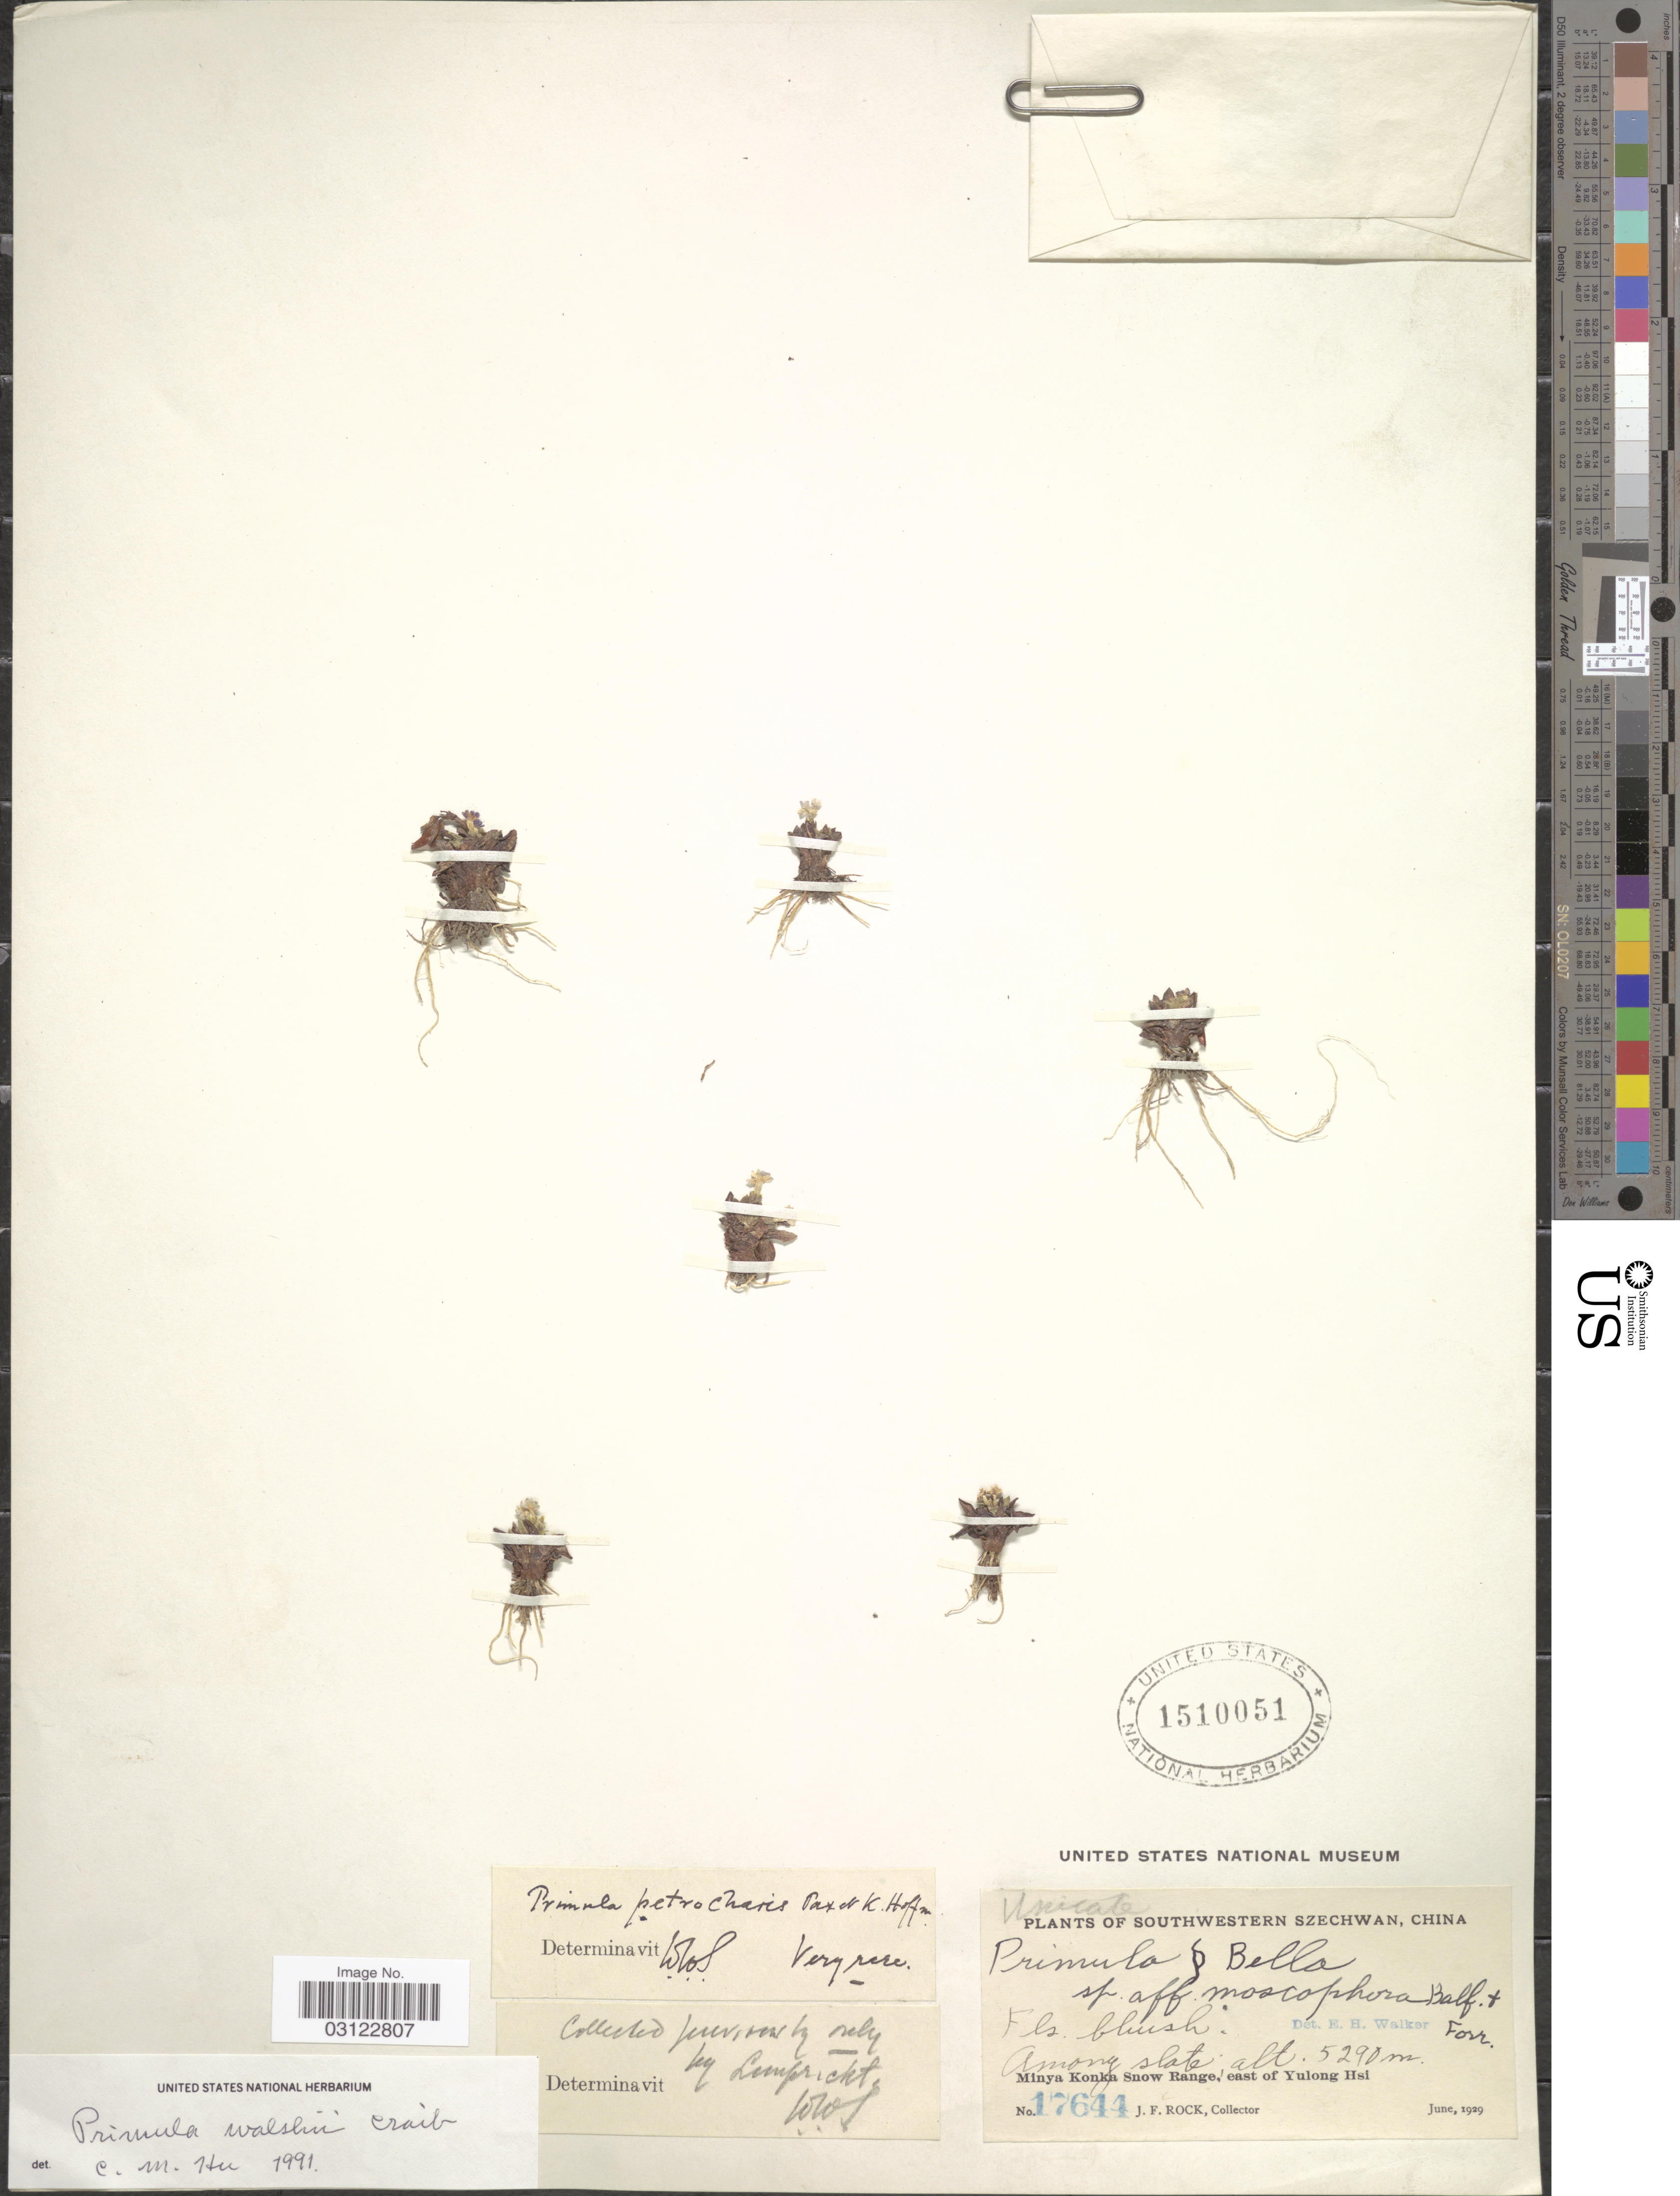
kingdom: Plantae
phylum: Tracheophyta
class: Magnoliopsida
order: Ericales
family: Primulaceae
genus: Primula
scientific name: Primula walshii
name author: Craib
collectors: J. Rock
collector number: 17644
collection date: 1929-06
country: China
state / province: Sichuan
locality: Southwestern Szechwan. Among slate. Minya Konka Snow Range, east of Yulong Hsi.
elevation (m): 5290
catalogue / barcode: US 1510051